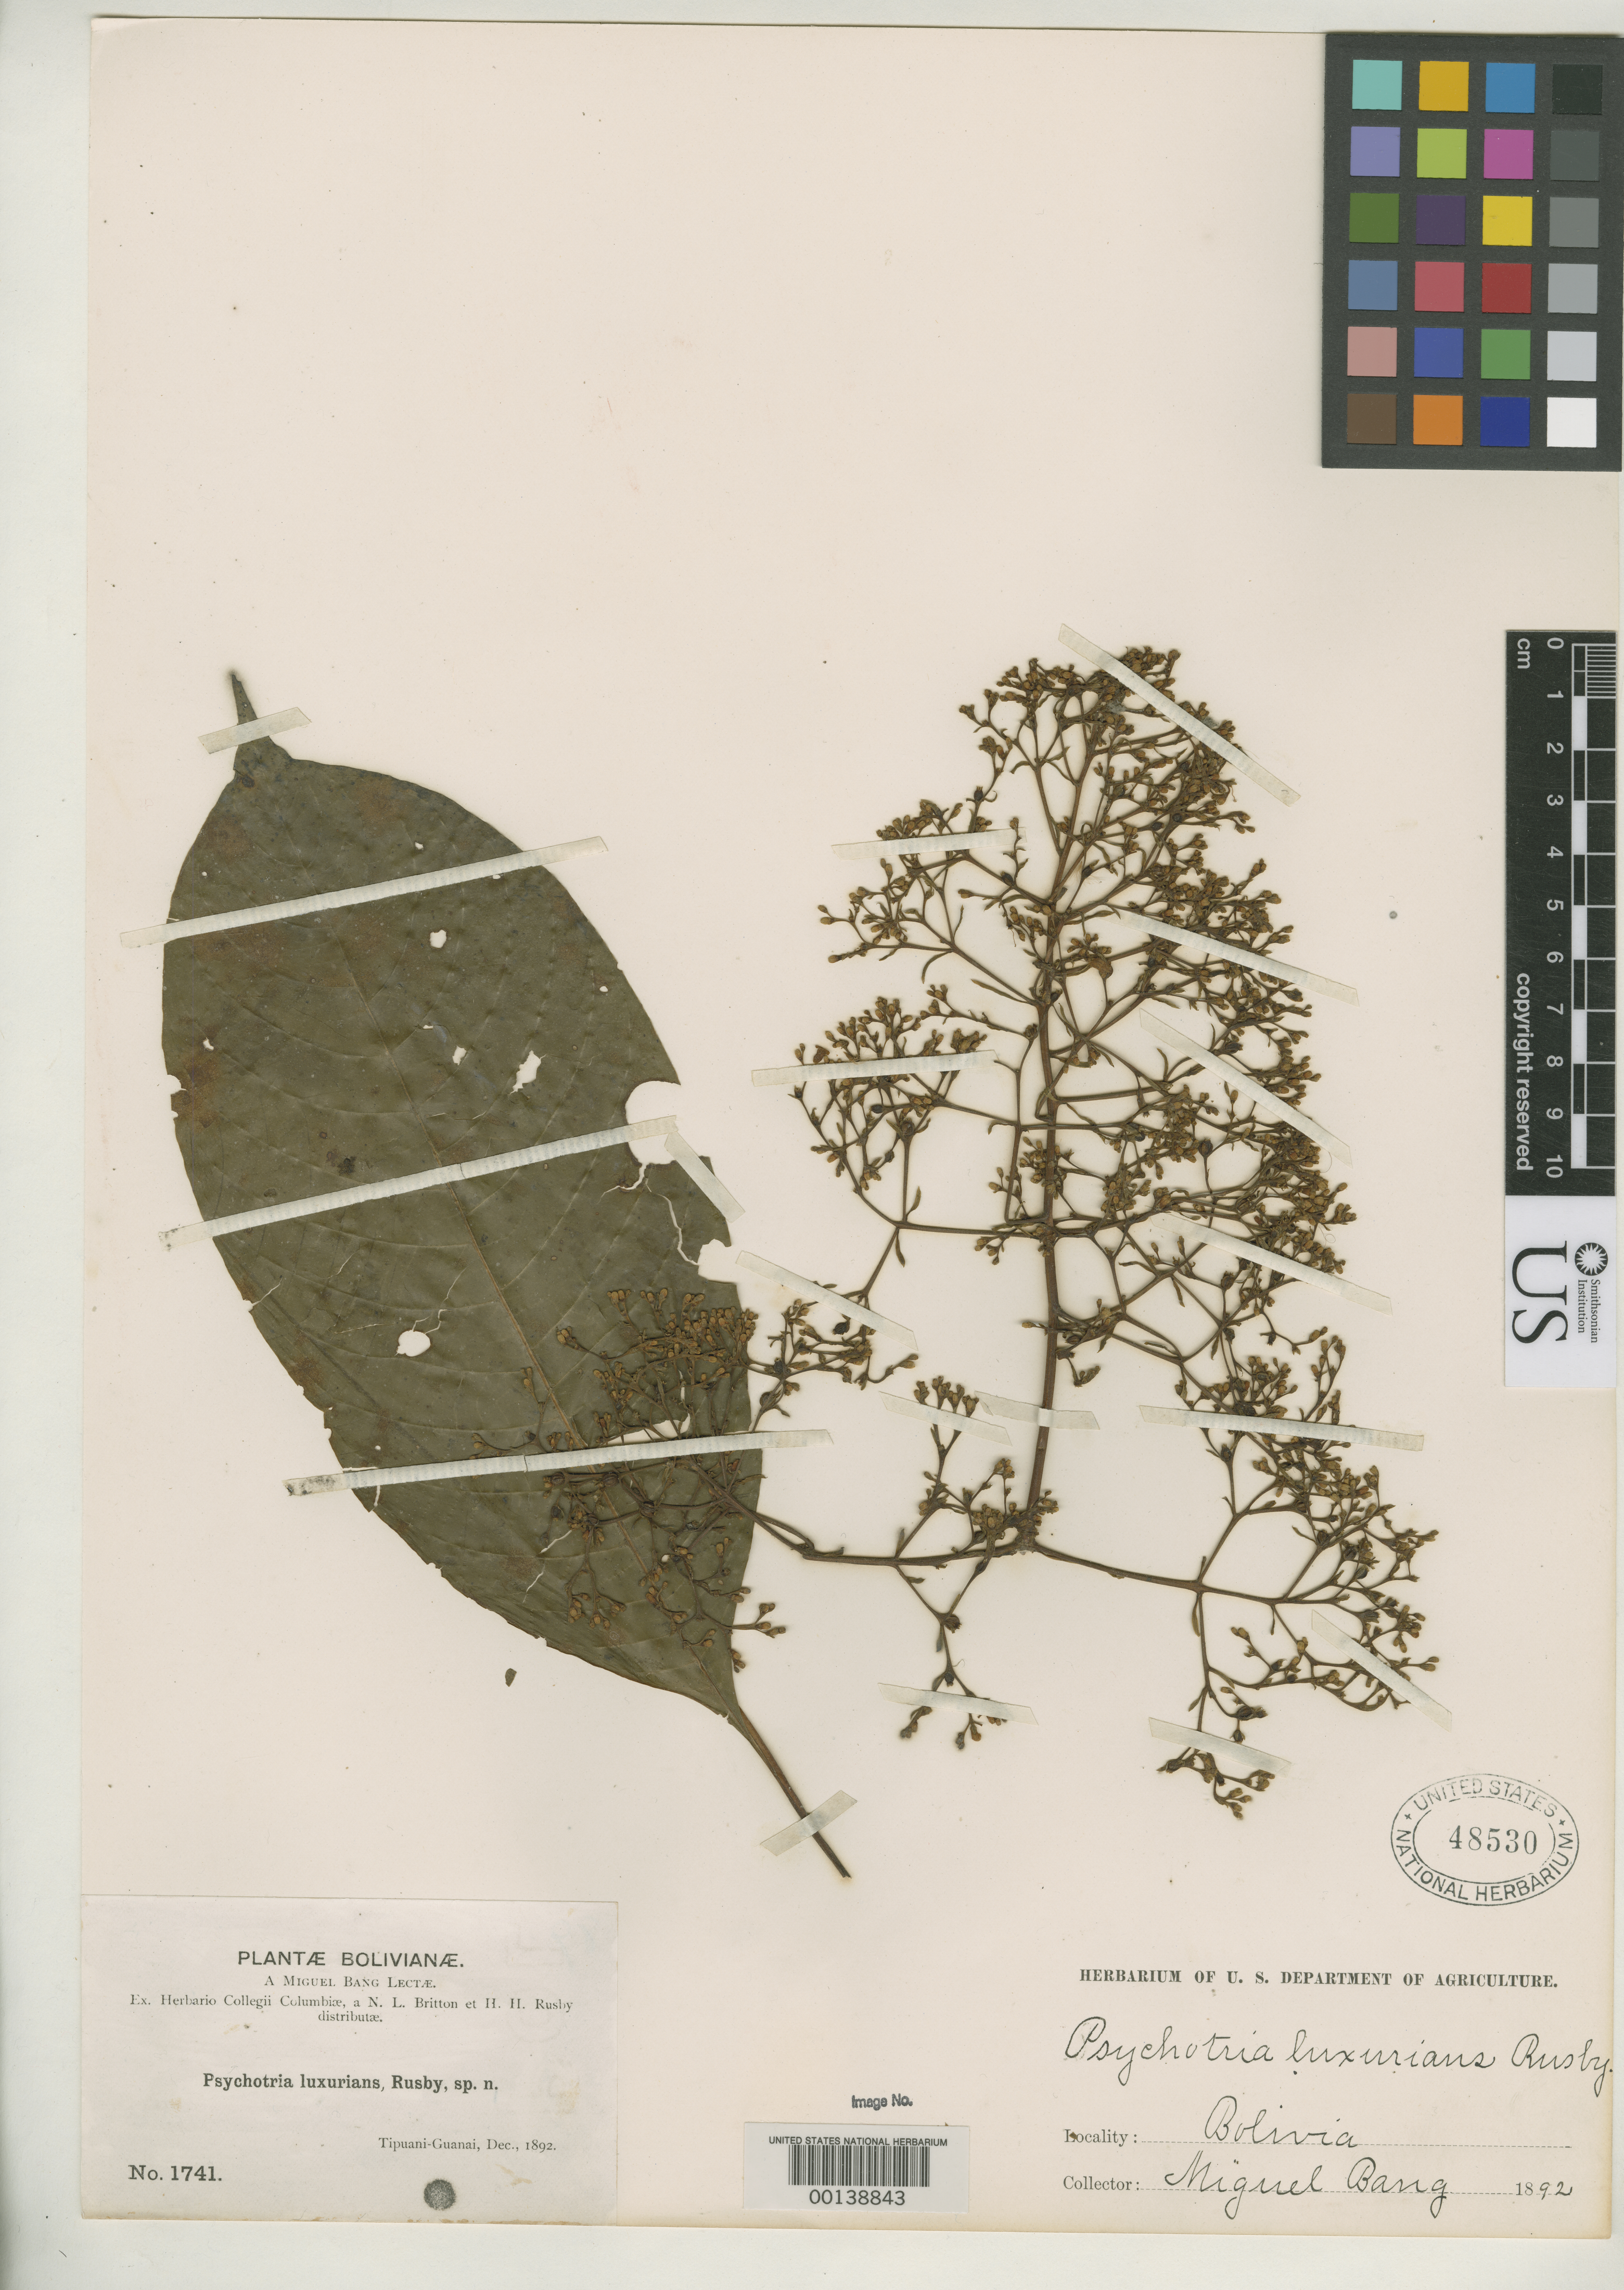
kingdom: Plantae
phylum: Tracheophyta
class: Magnoliopsida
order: Gentianales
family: Rubiaceae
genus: Psychotria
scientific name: Psychotria luxurians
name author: Rusby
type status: Type Collection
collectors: M. Bang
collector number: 1741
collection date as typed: Dec 1892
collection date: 1892-12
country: Bolivia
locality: Tipuani - Guanai.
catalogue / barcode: US 48530